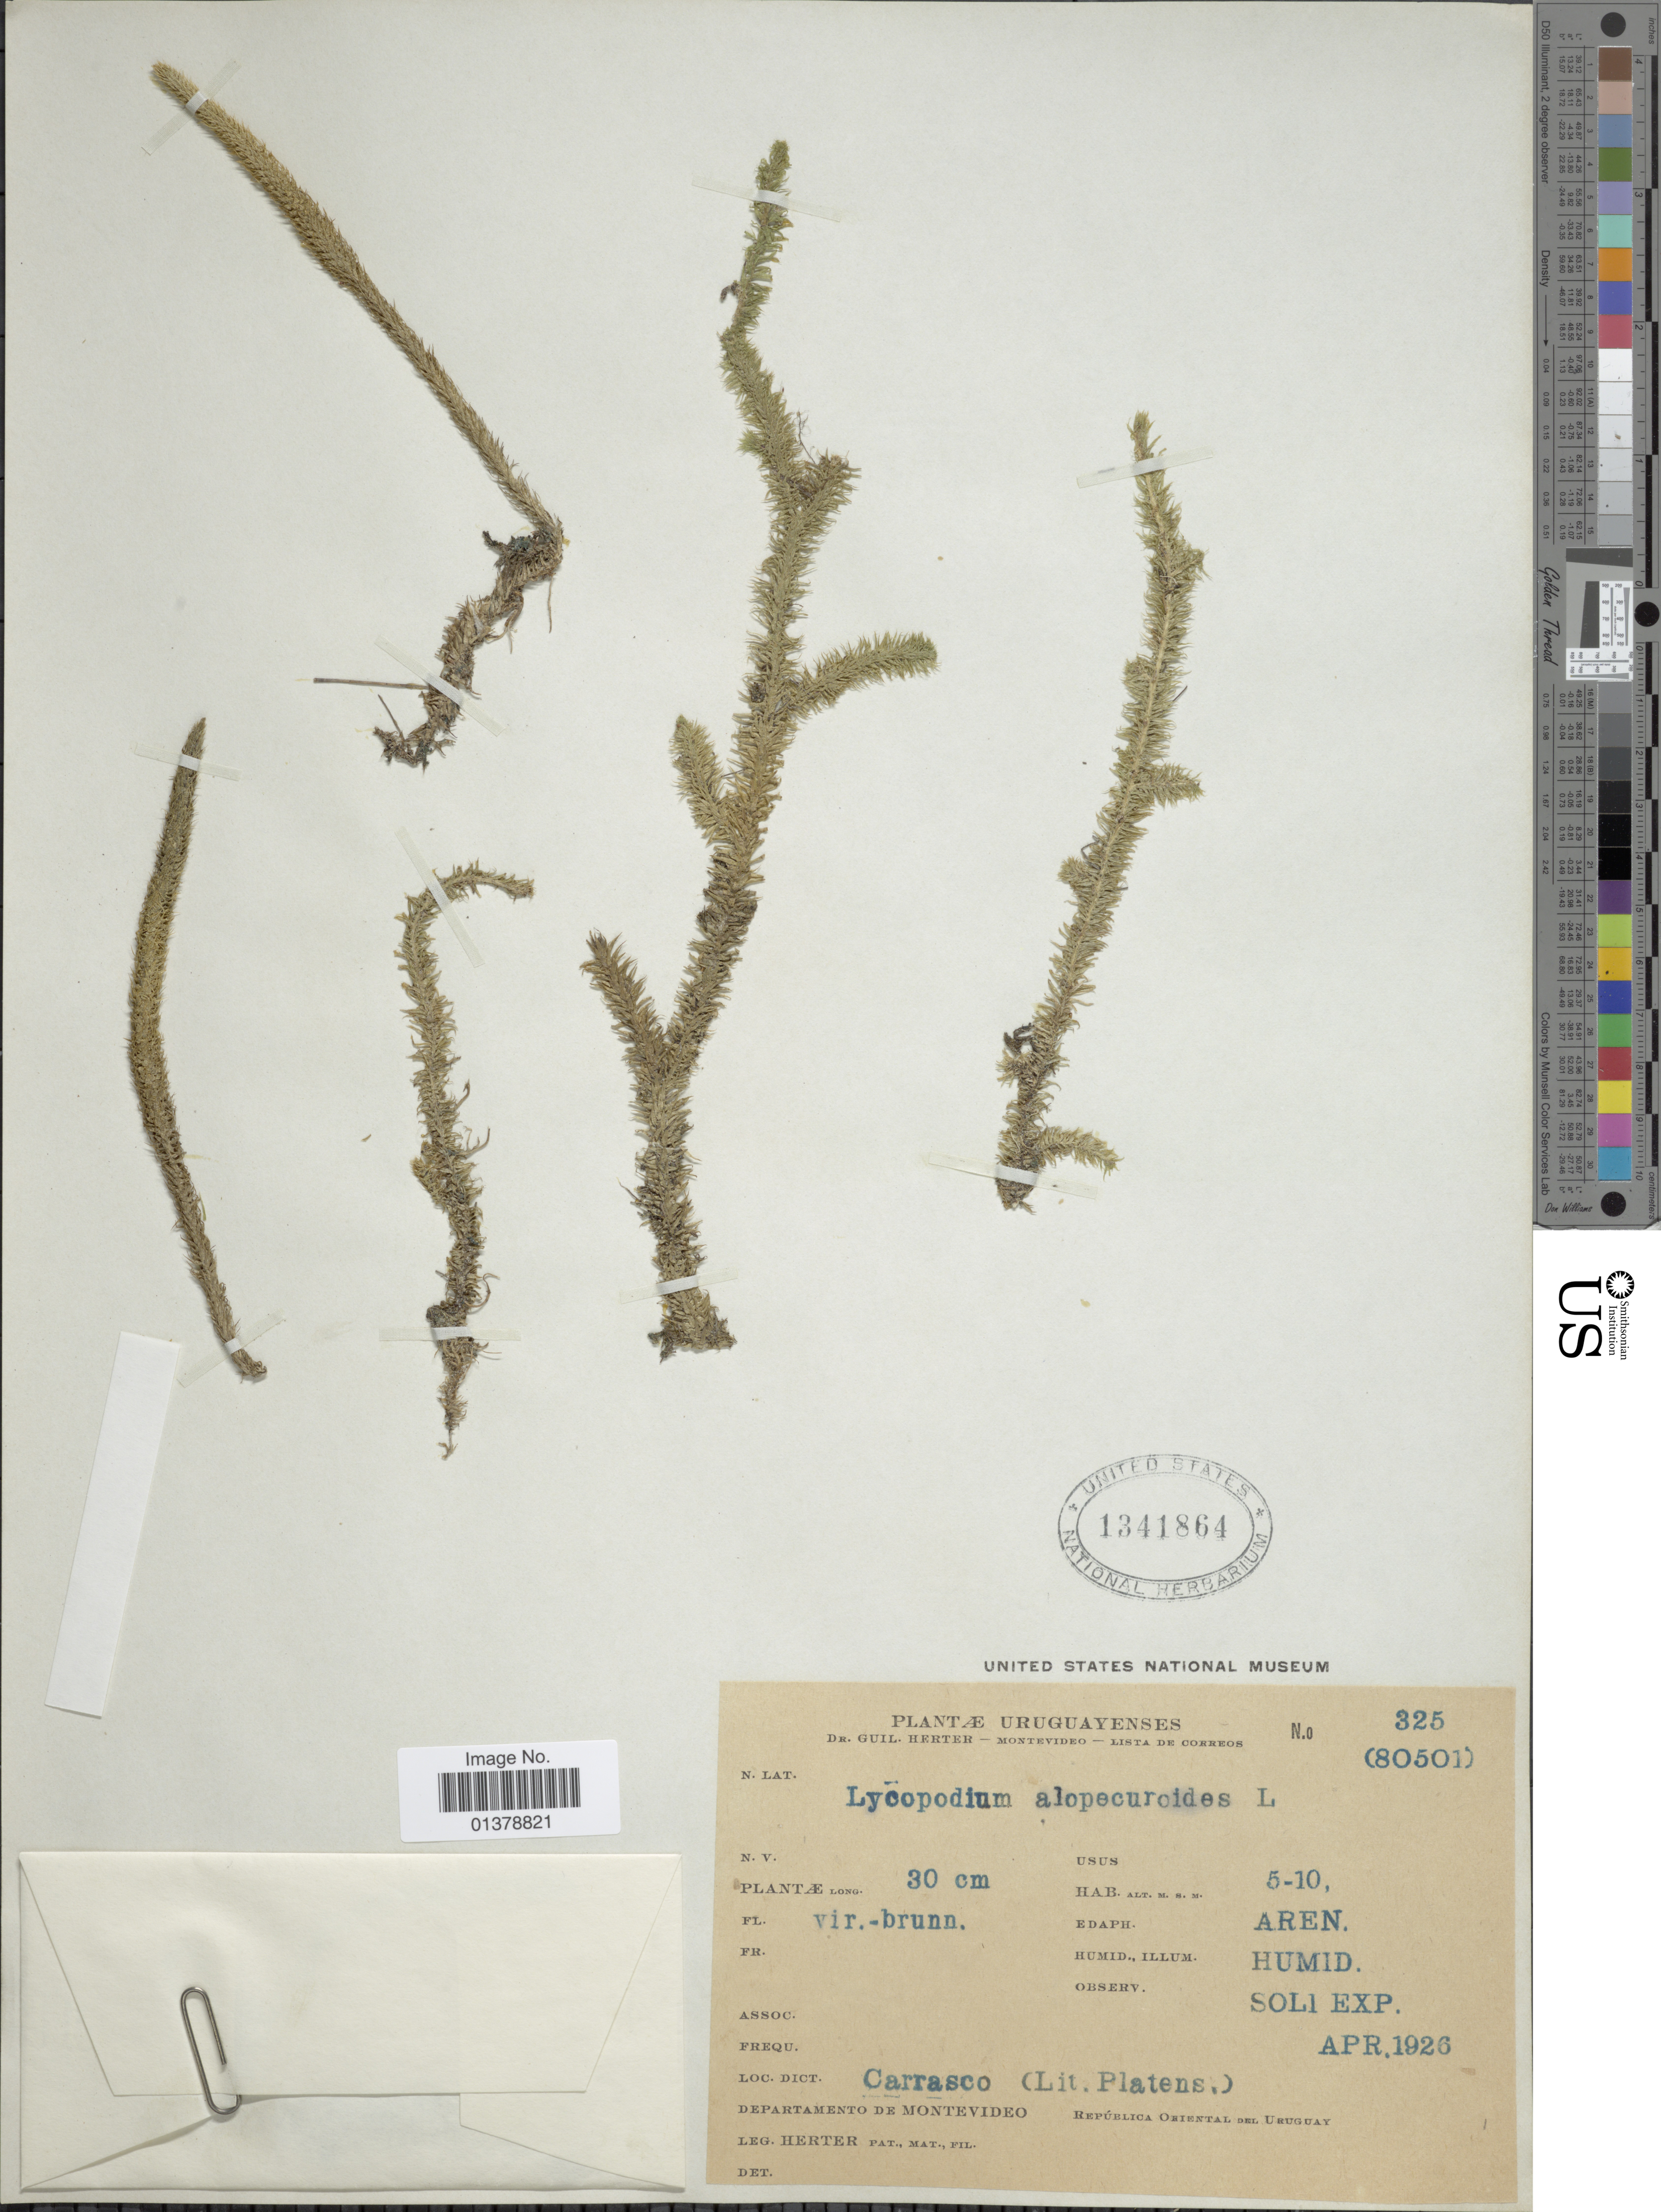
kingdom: Plantae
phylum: Tracheophyta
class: Lycopodiopsida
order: Lycopodiales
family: Lycopodiaceae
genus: Lycopodiella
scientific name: Lycopodiella alopecuroides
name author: (L.) Cranfill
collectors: Herter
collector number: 325(80501)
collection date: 1926-04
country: Uruguay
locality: Carrasco(Lit platens)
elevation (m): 5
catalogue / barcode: US 1341864